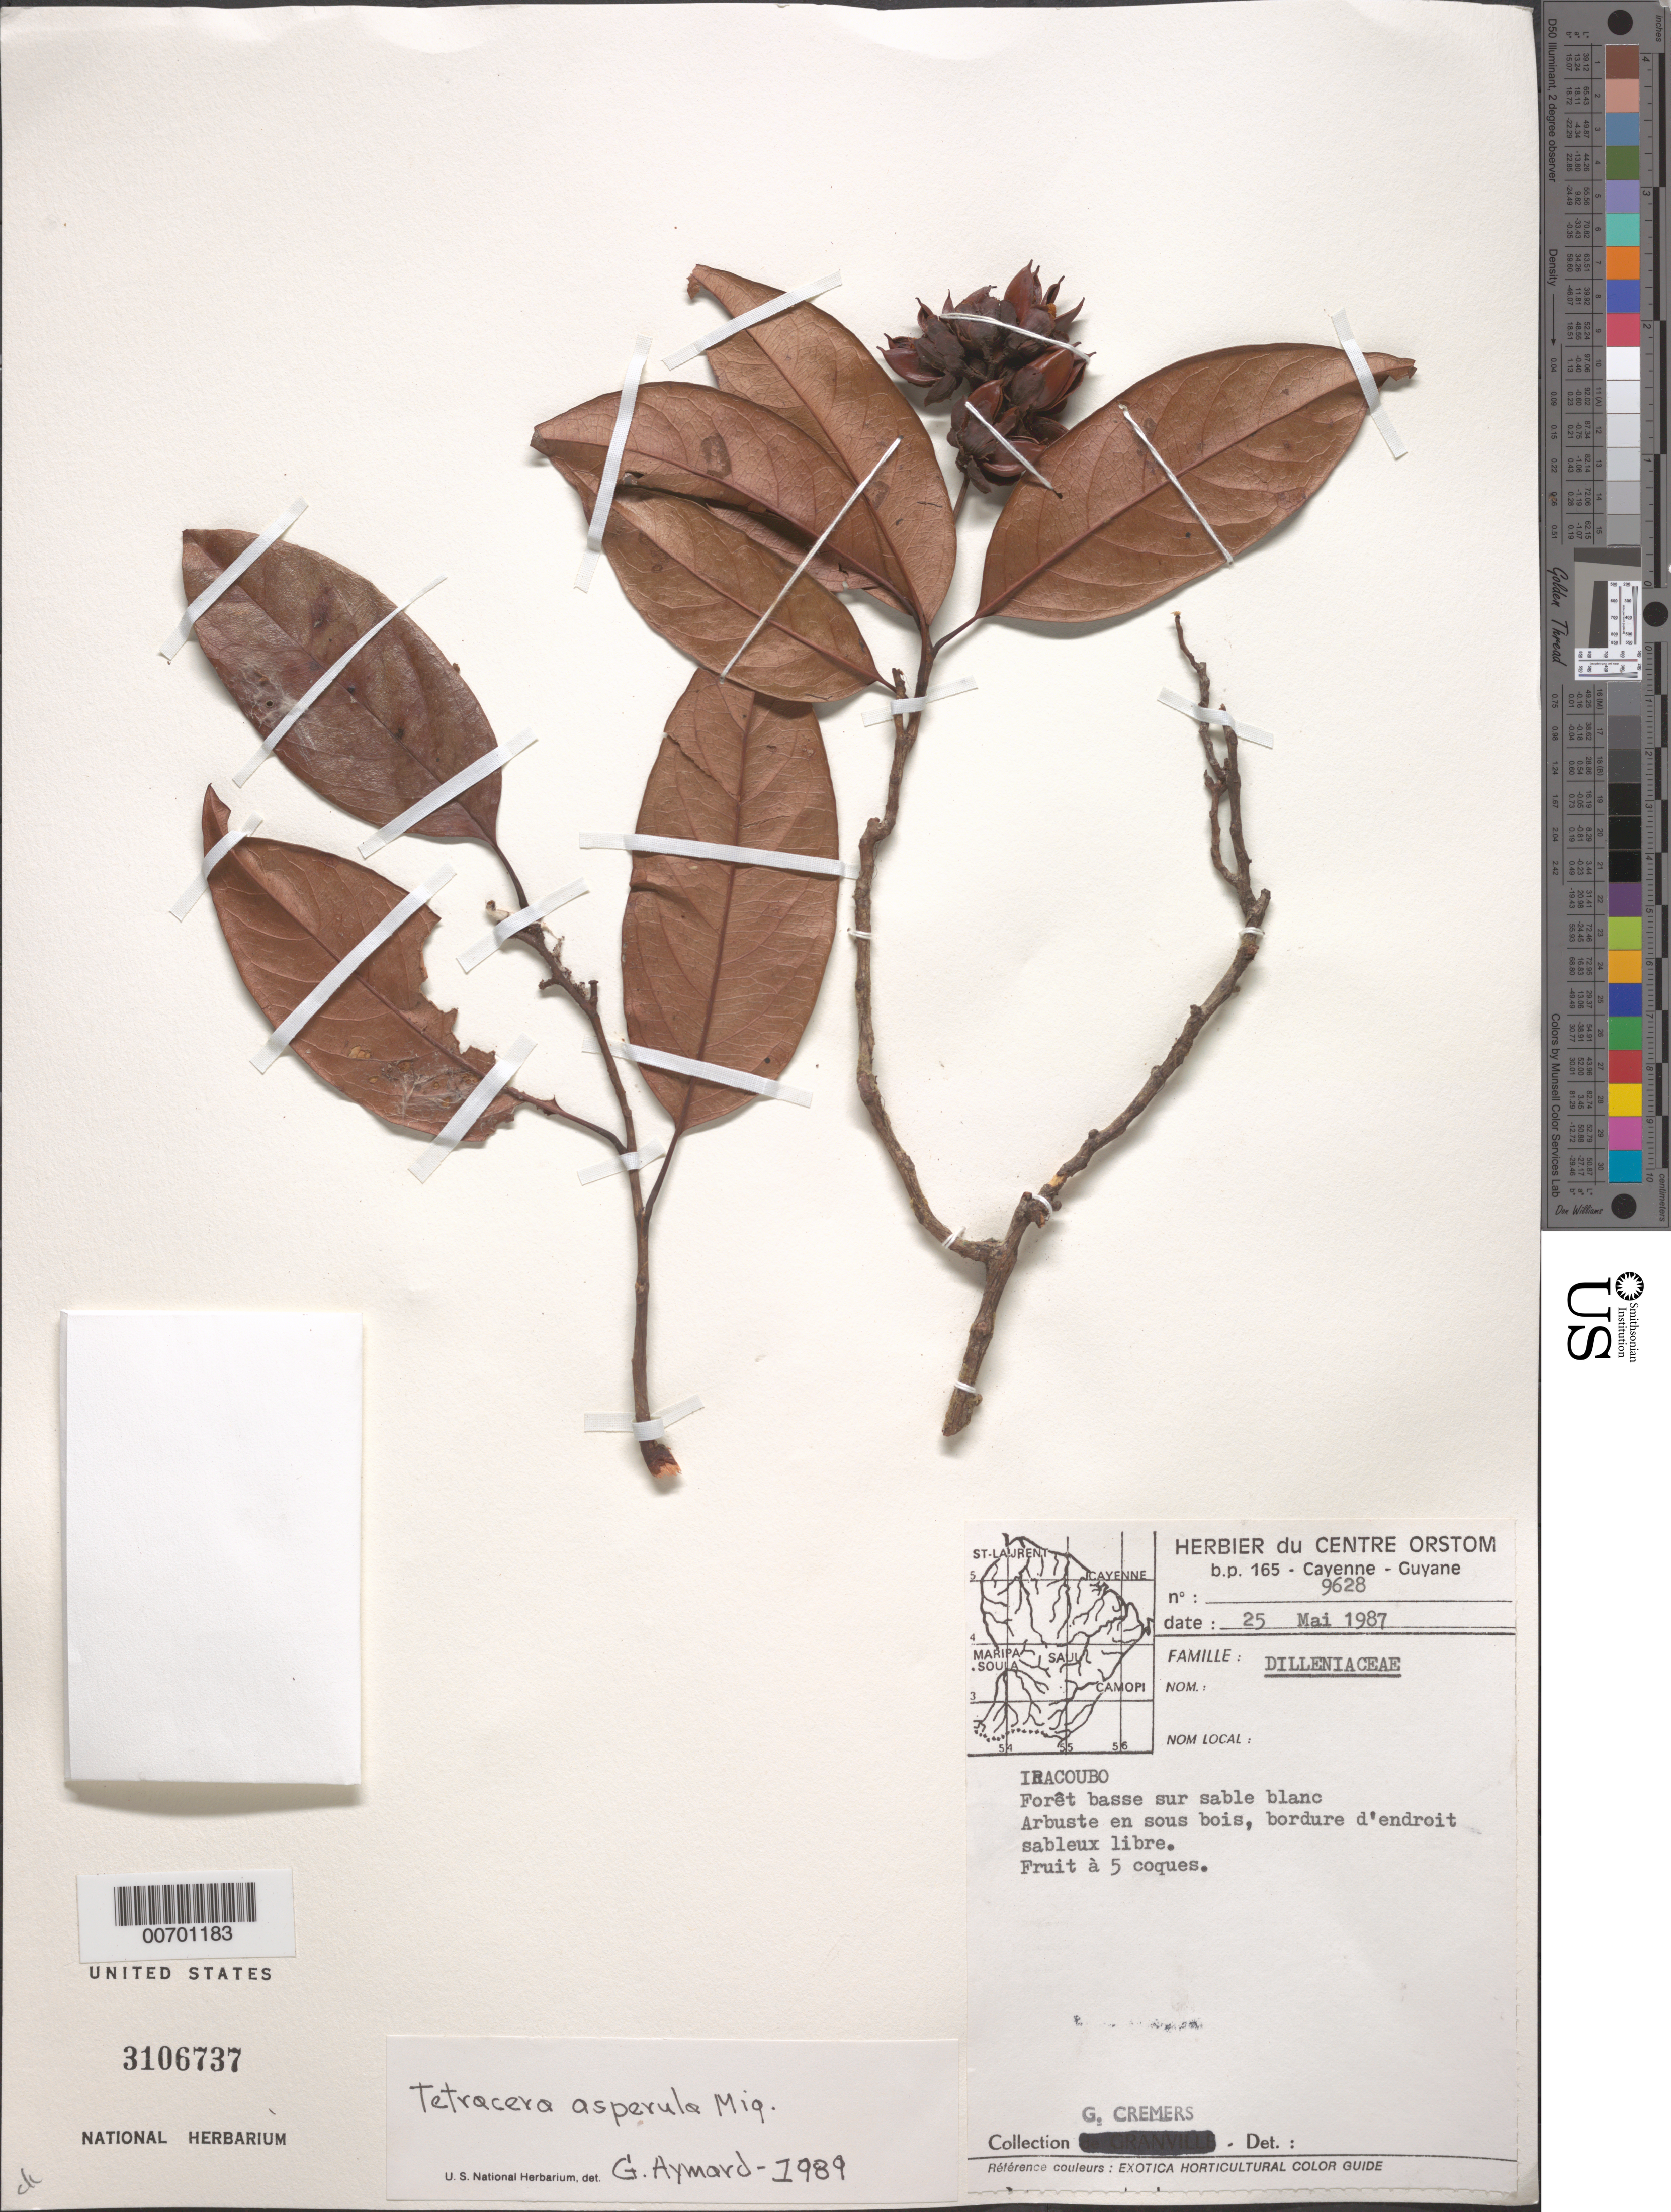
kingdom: Plantae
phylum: Tracheophyta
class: Magnoliopsida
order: Dilleniales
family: Dilleniaceae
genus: Tetracera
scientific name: Tetracera asperula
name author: Miq.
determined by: Aymard C., G. A., (PORT), Univ. Nac. Exp. de los Llanos Ezequiel Zamora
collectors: G. Cremers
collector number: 9628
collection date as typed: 25-May-87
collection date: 1987-05-25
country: French Guiana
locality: Iracoubo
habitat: Low altitude forest on white sand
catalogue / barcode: US 3106737